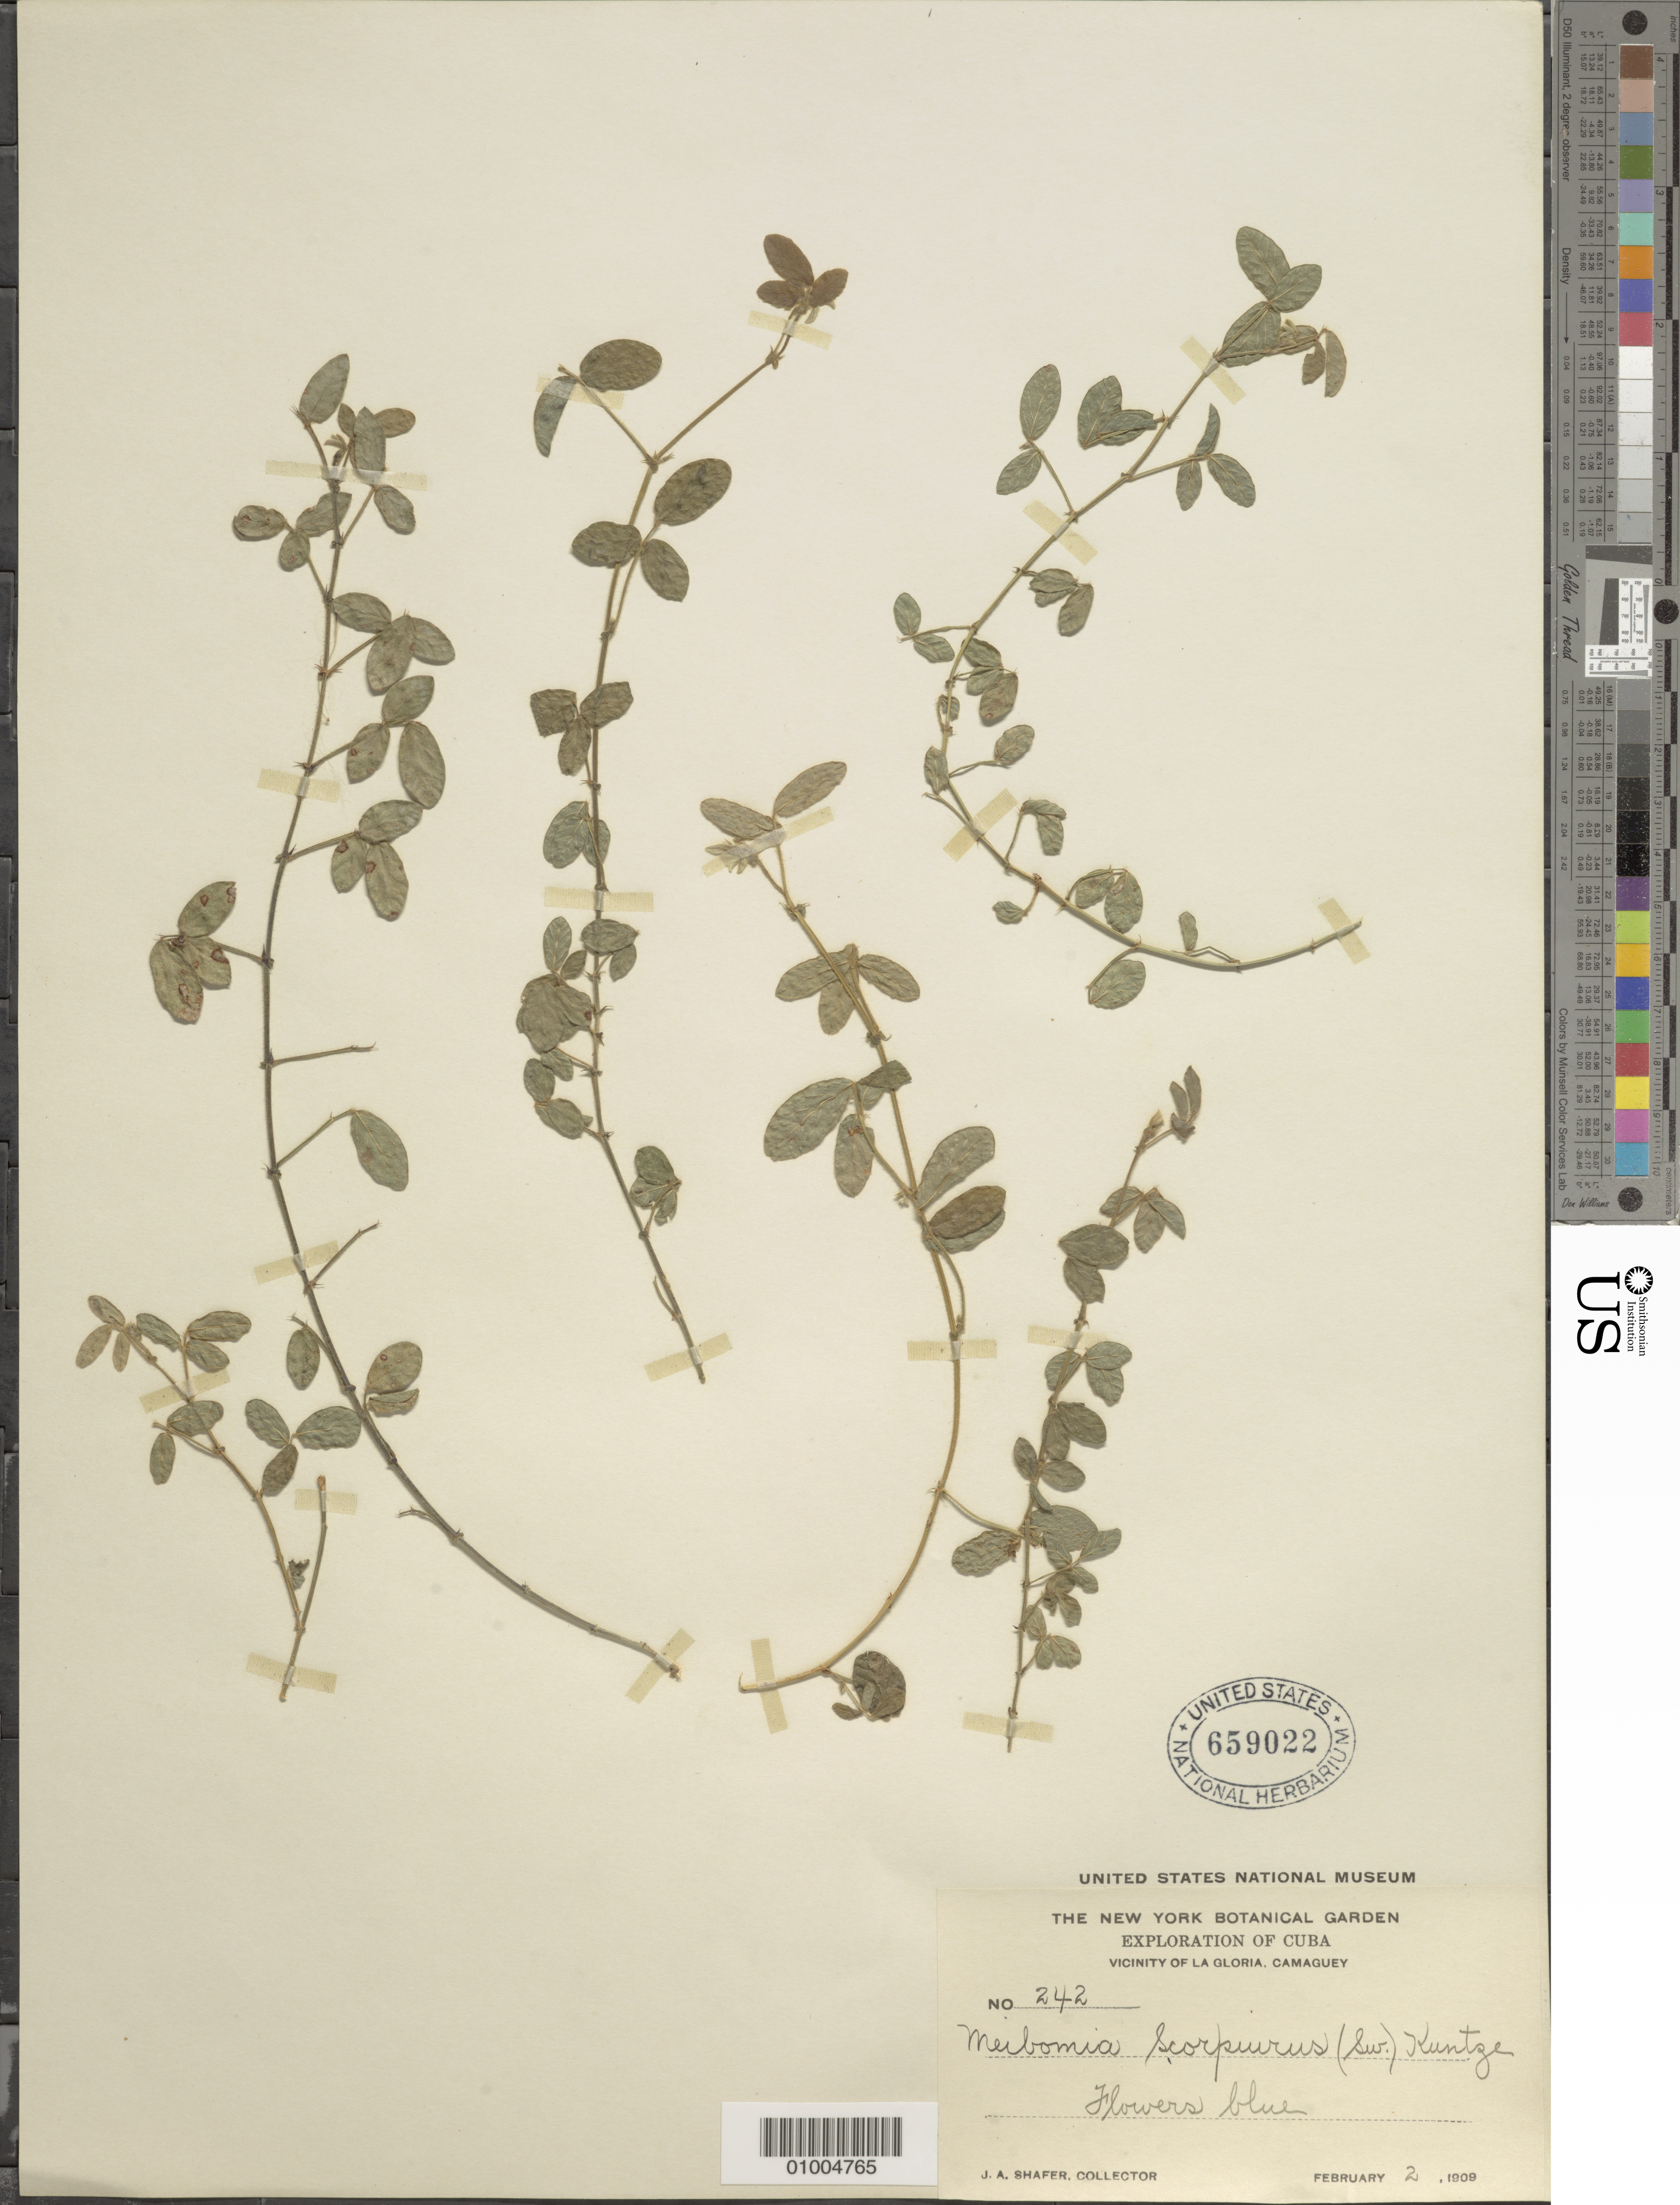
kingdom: Plantae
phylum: Tracheophyta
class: Magnoliopsida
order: Fabales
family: Fabaceae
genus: Desmodium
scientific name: Desmodium scorpiurus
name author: (Sw.) Desv. ex DC.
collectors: J. A. Shafer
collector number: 242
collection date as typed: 02 Feb 1909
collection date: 1909-02-02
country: Cuba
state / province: Camagüey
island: Cuba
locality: Camagüey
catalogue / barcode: US 659022